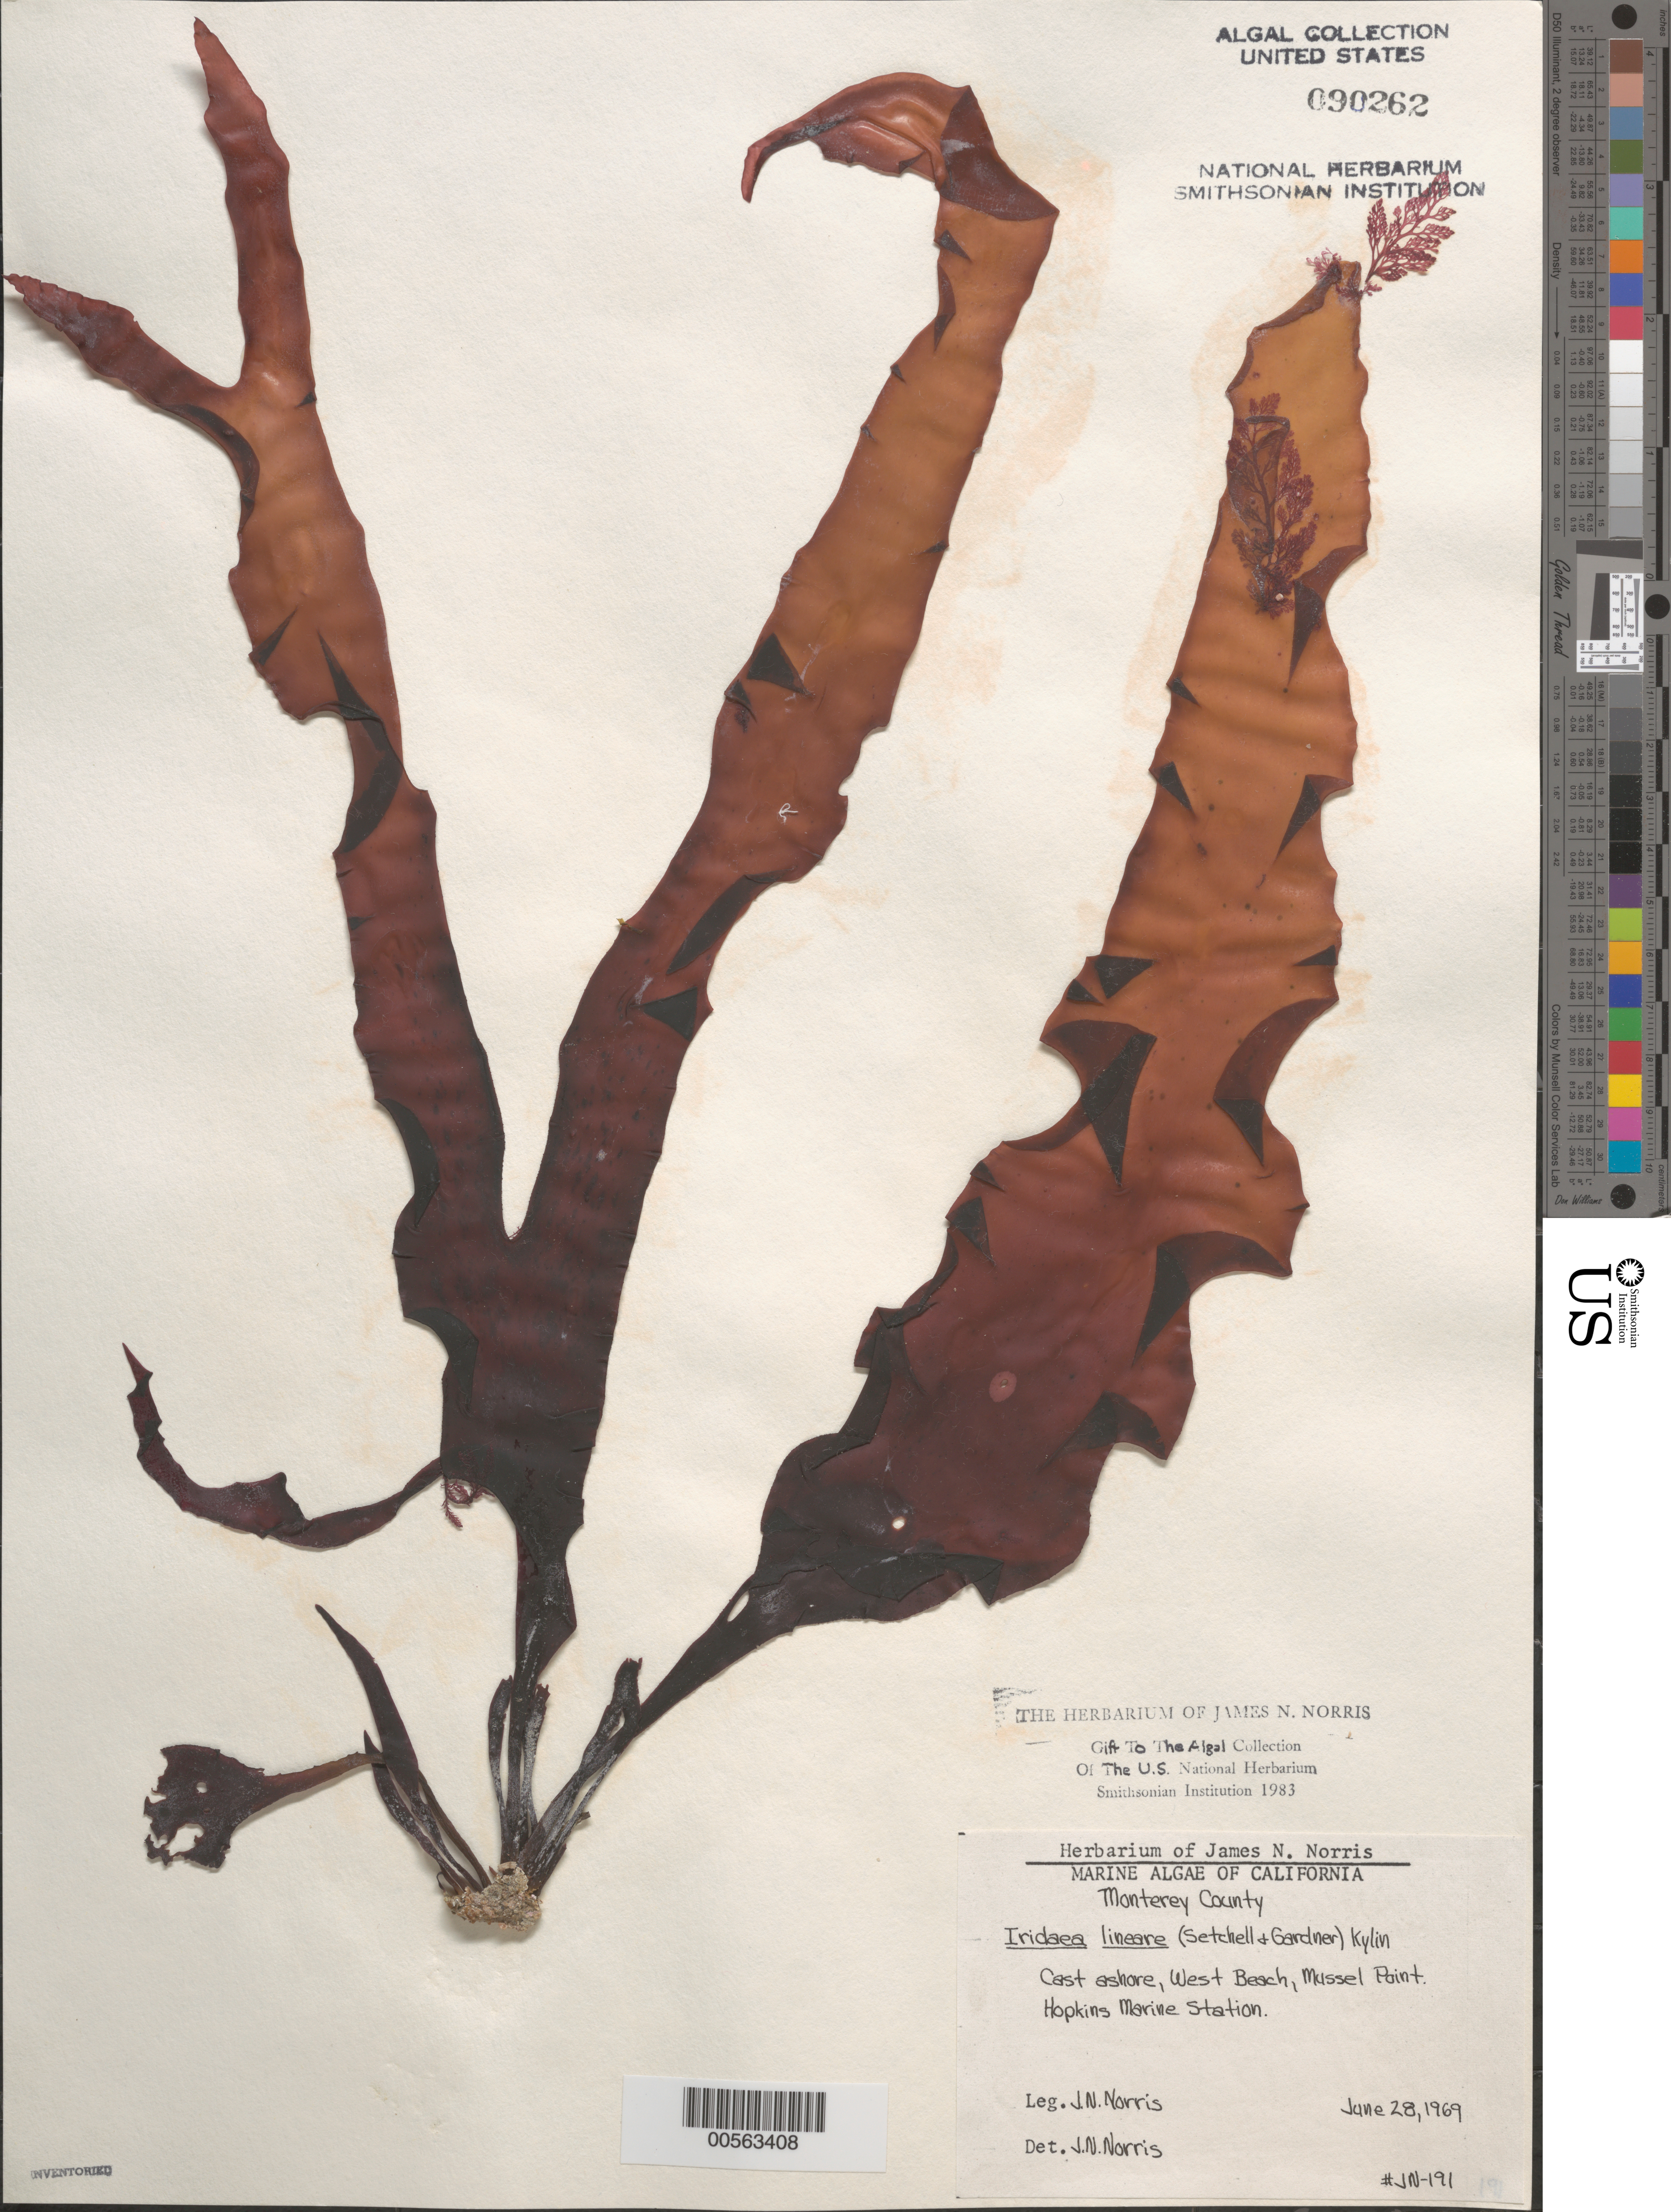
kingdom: Plantae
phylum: Rhodophyta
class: Florideophyceae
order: Gigartinales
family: Gigartinaceae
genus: Mazzaella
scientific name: Mazzaella linearis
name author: (Setchell & N.L. Gardner) Fredericq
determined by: Algae name updating Project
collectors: J. N. Norris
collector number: JN-191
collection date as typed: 28 Jun 1969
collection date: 1969-06-28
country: United States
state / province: California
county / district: Monterey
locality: West beach, Hopkins Marine Station, Mussel Point, Pacific Grove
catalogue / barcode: US 90262